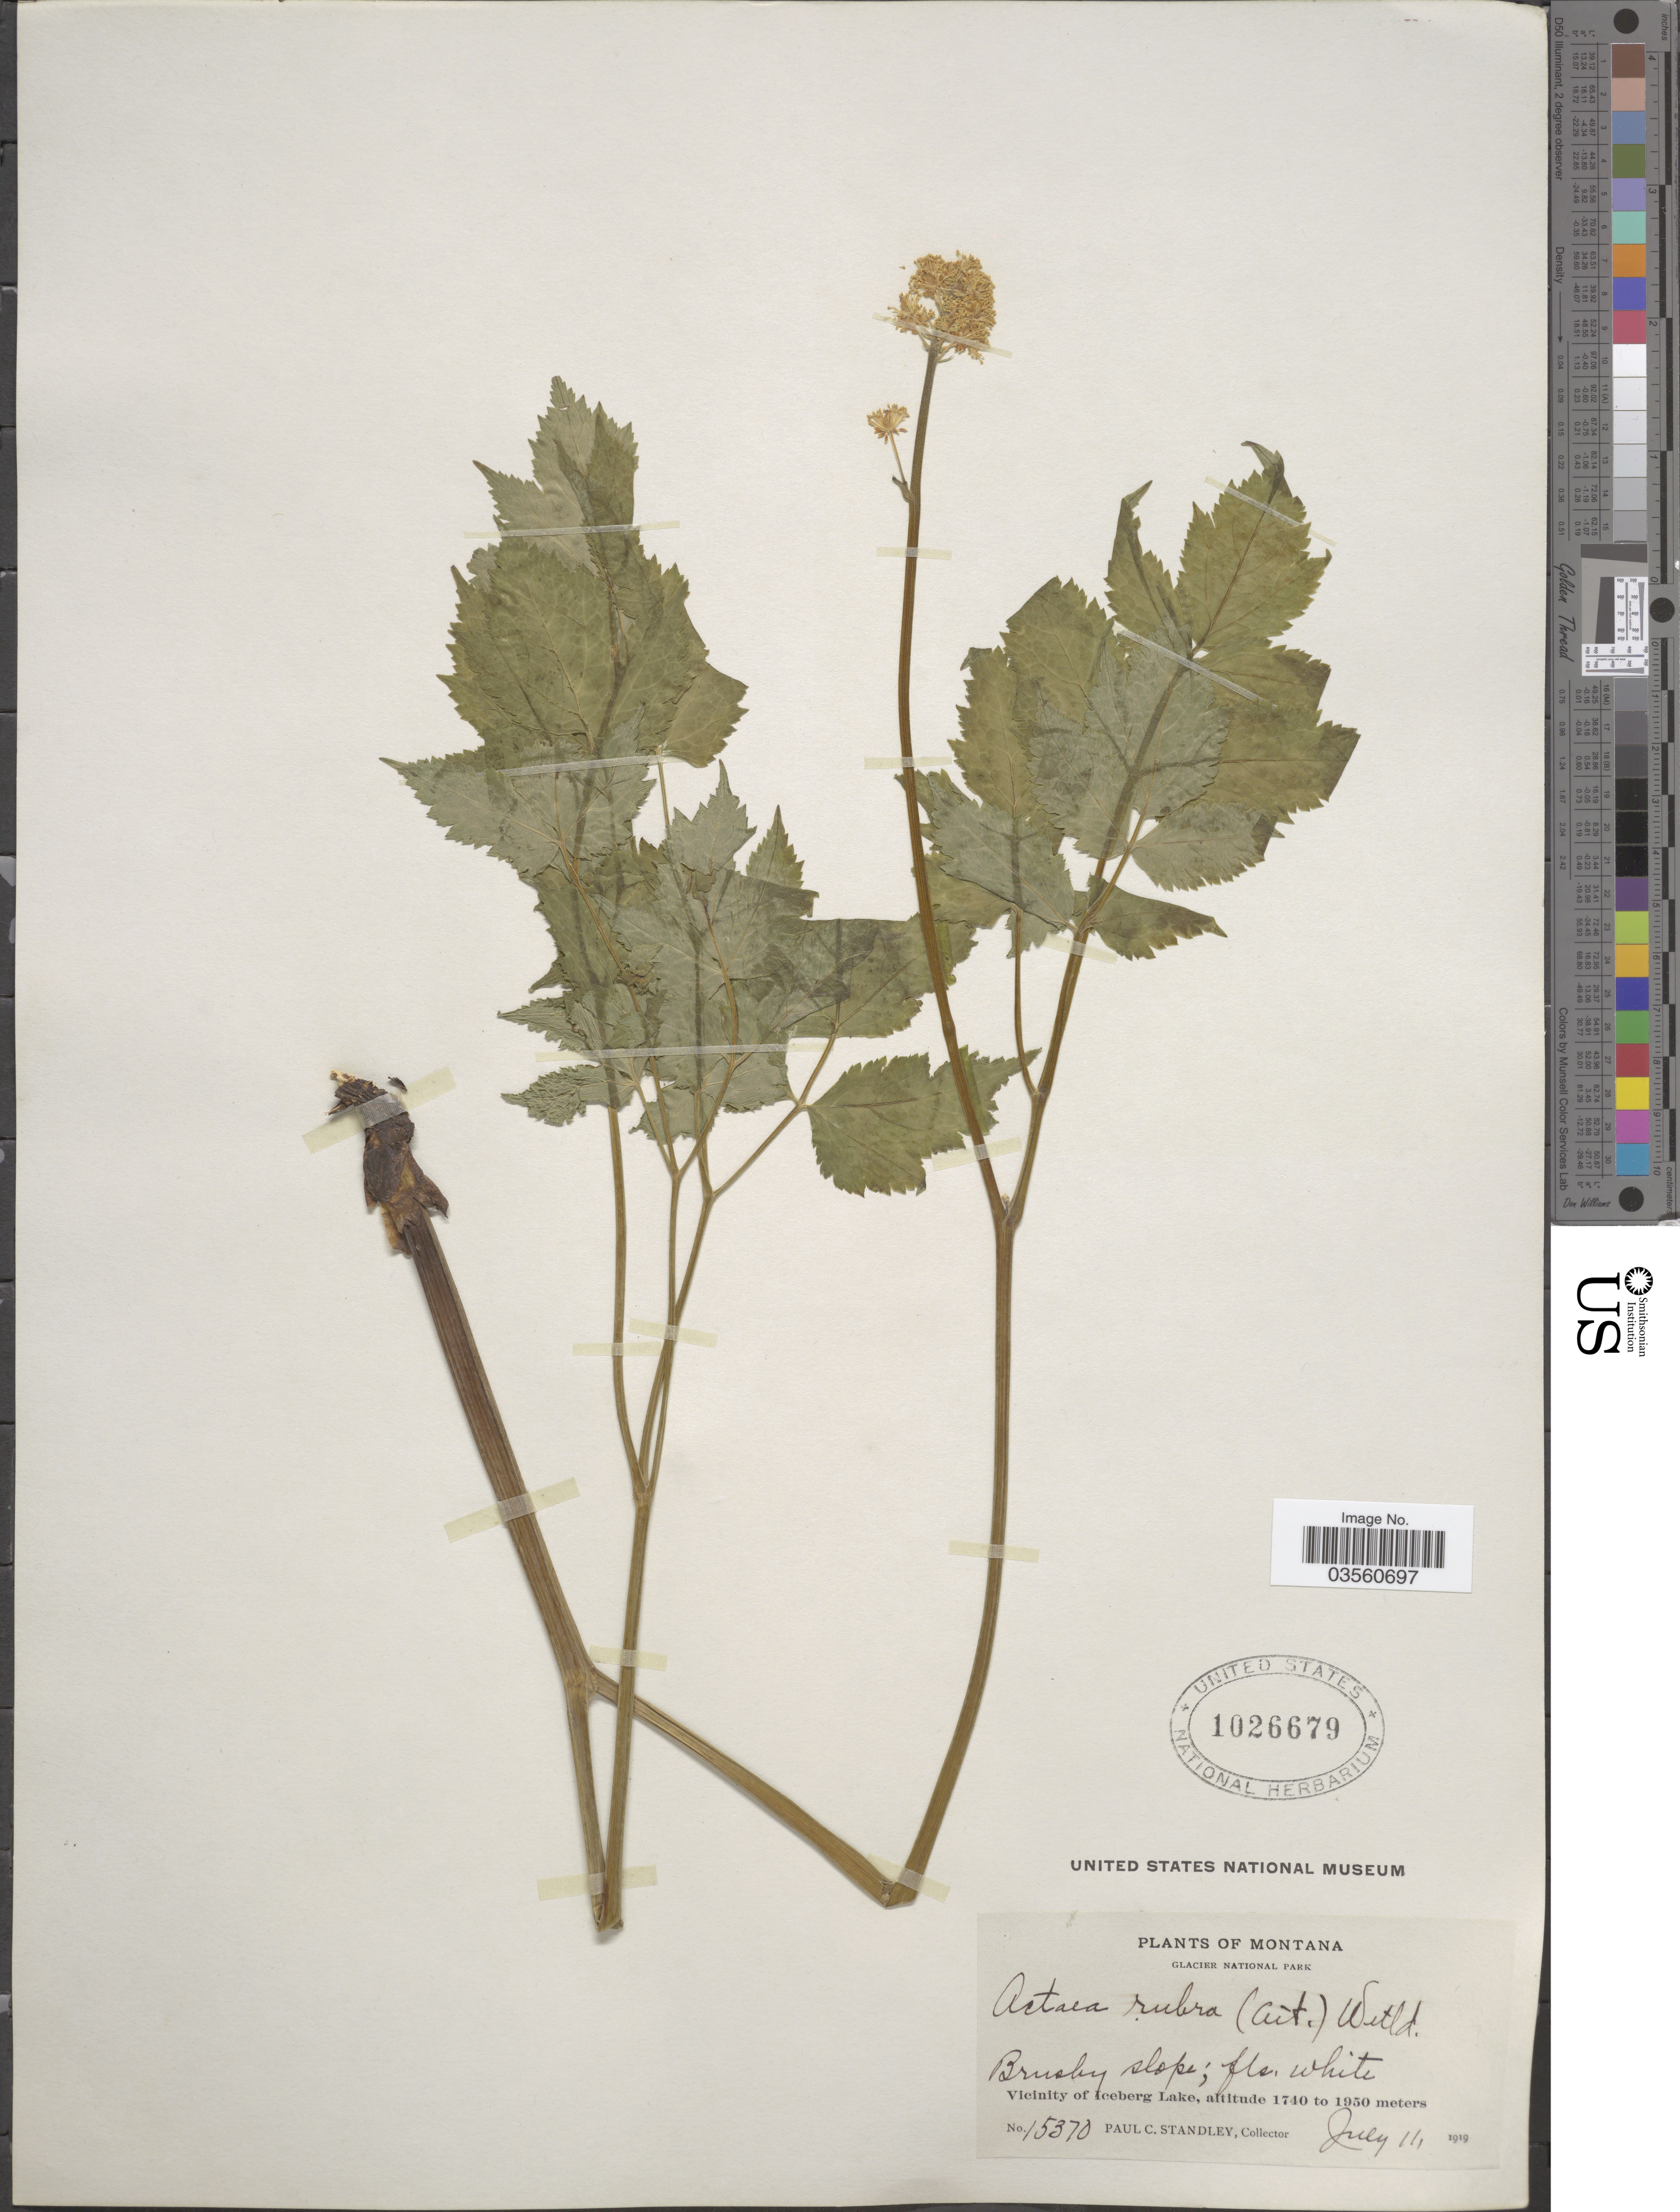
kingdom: Plantae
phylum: Tracheophyta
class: Magnoliopsida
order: Ranunculales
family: Ranunculaceae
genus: Actaea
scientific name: Actaea rubra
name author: (Aiton) Willd.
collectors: P. C. Standley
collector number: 15370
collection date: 1919-07-11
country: United States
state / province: Montana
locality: Glacier National Park. Vicinity of Iceberg Lake.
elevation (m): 1740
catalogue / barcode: US 1026679